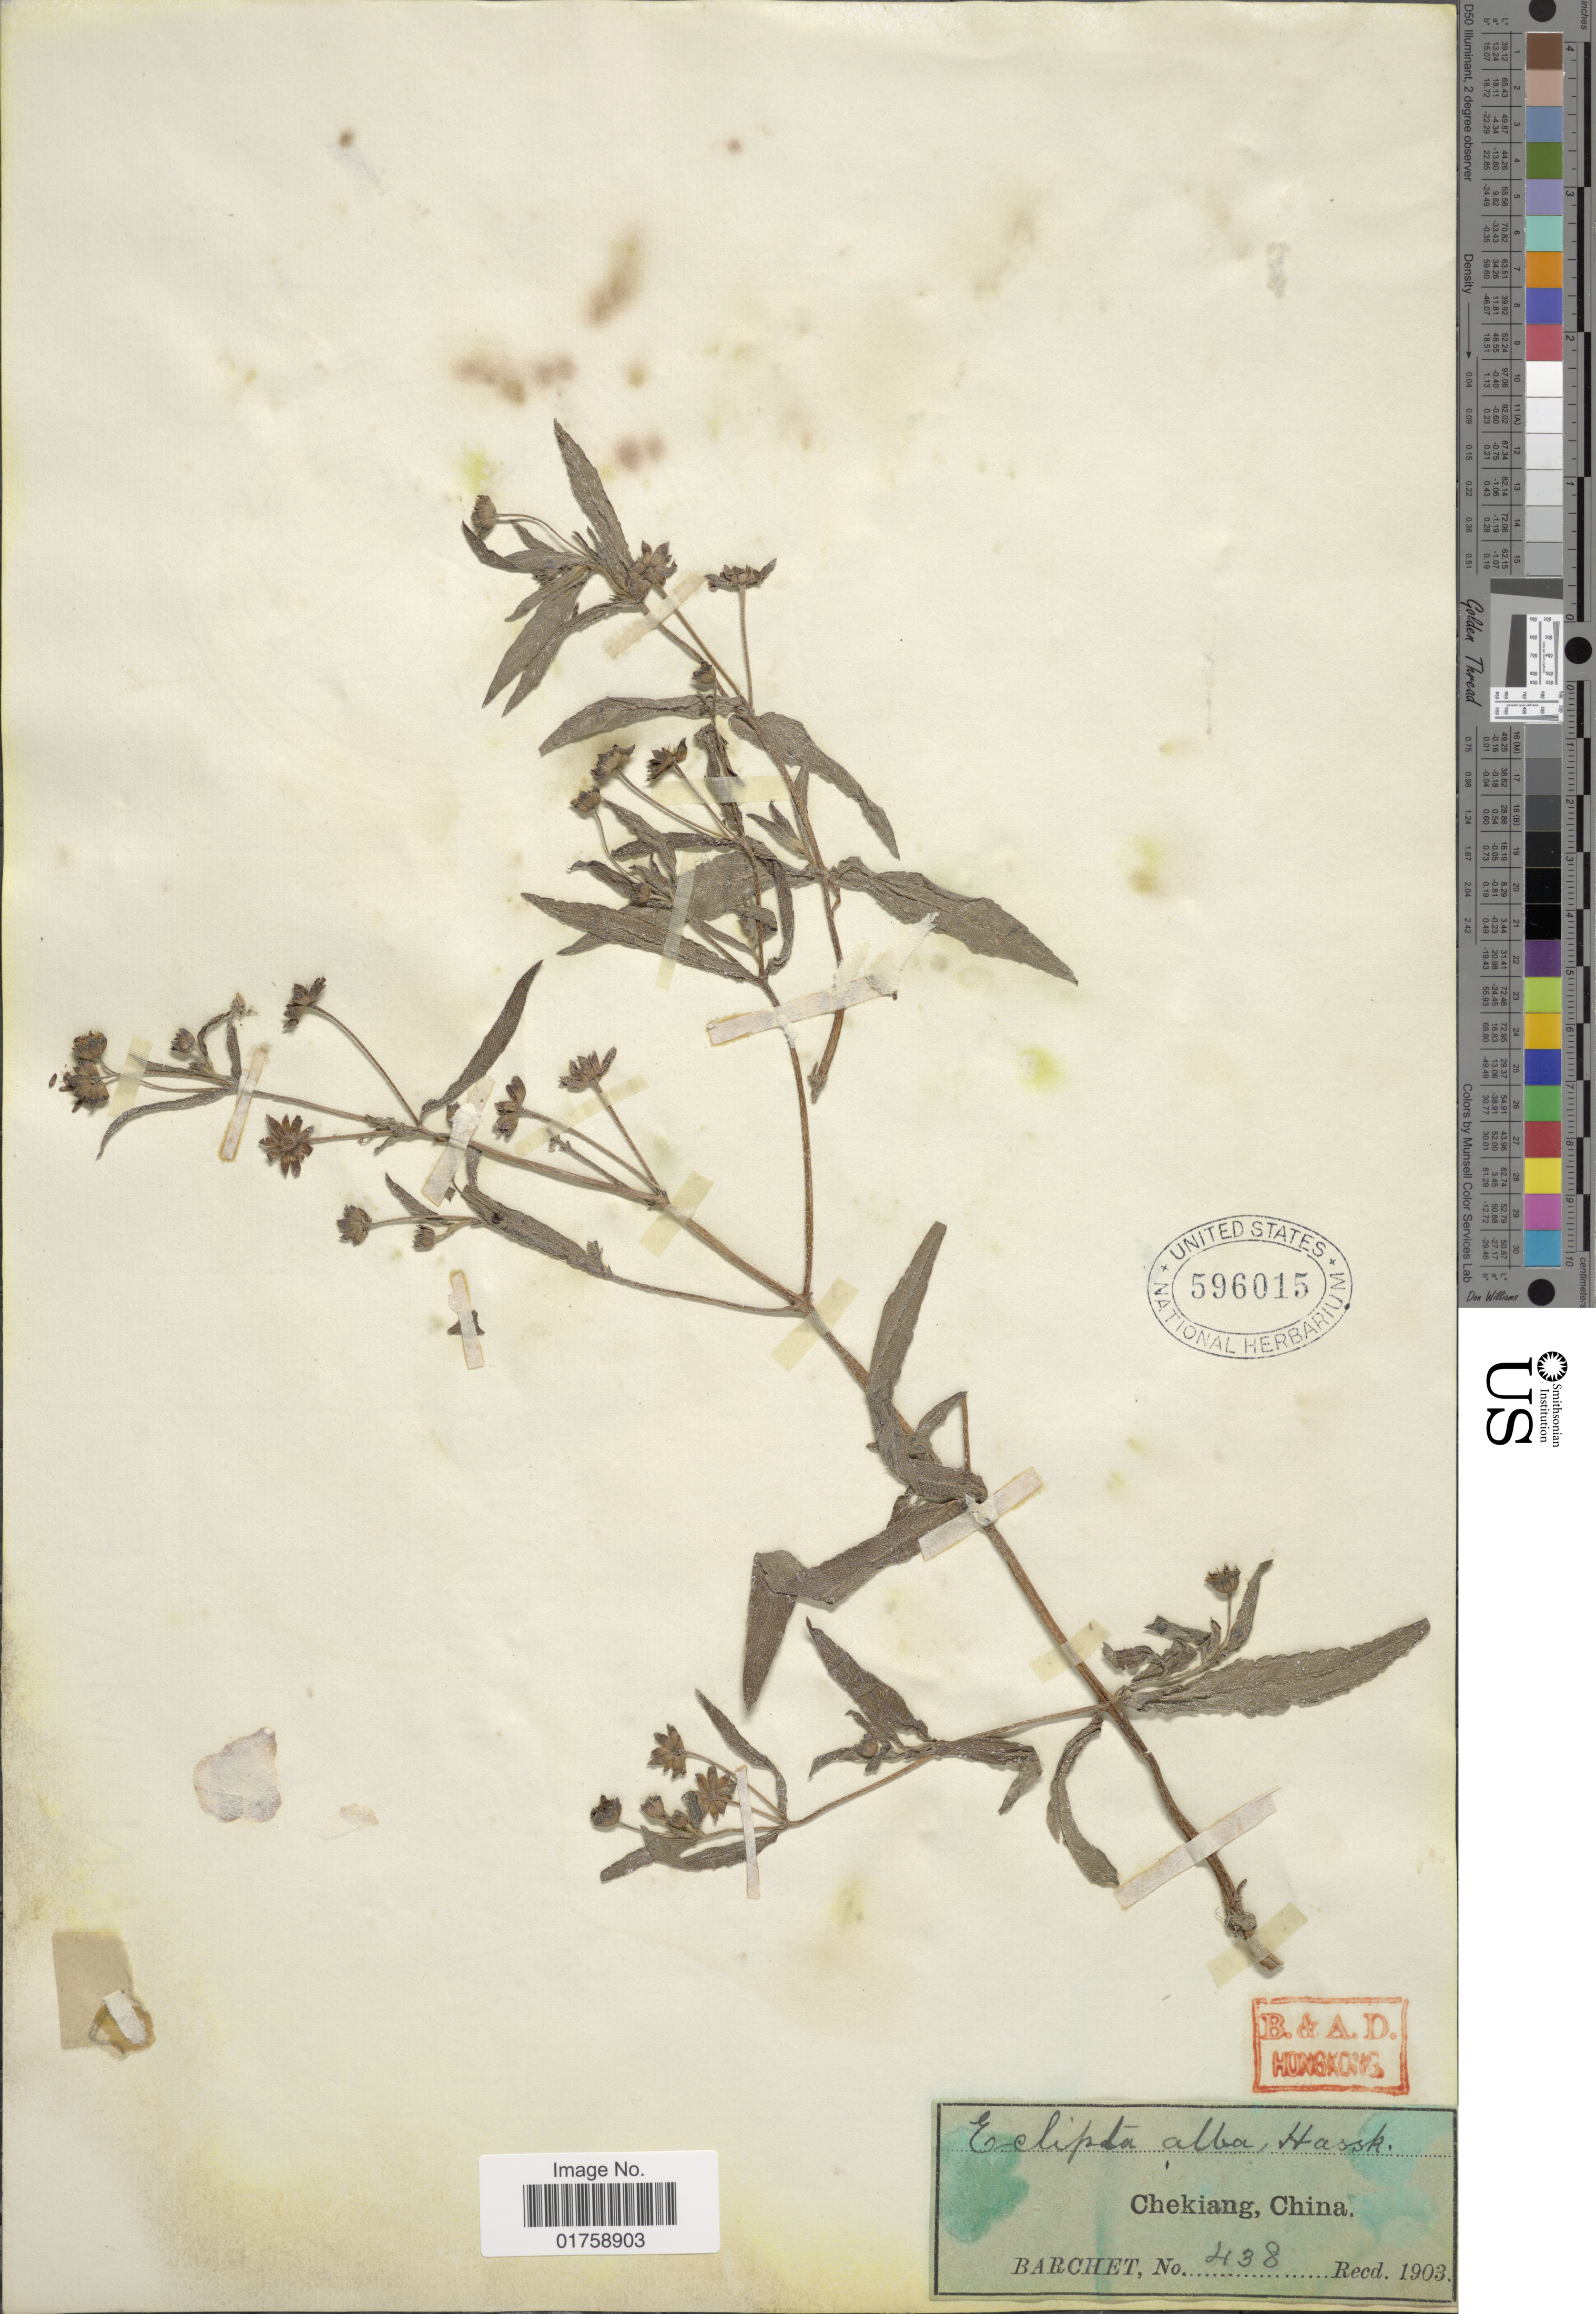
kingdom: Plantae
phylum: Tracheophyta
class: Magnoliopsida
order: Asterales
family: Asteraceae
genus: Eclipta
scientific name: Eclipta prostrata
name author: (L.) L.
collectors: Barchet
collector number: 438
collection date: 1903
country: China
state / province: Zhejiang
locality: Zhejiang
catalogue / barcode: US 596015